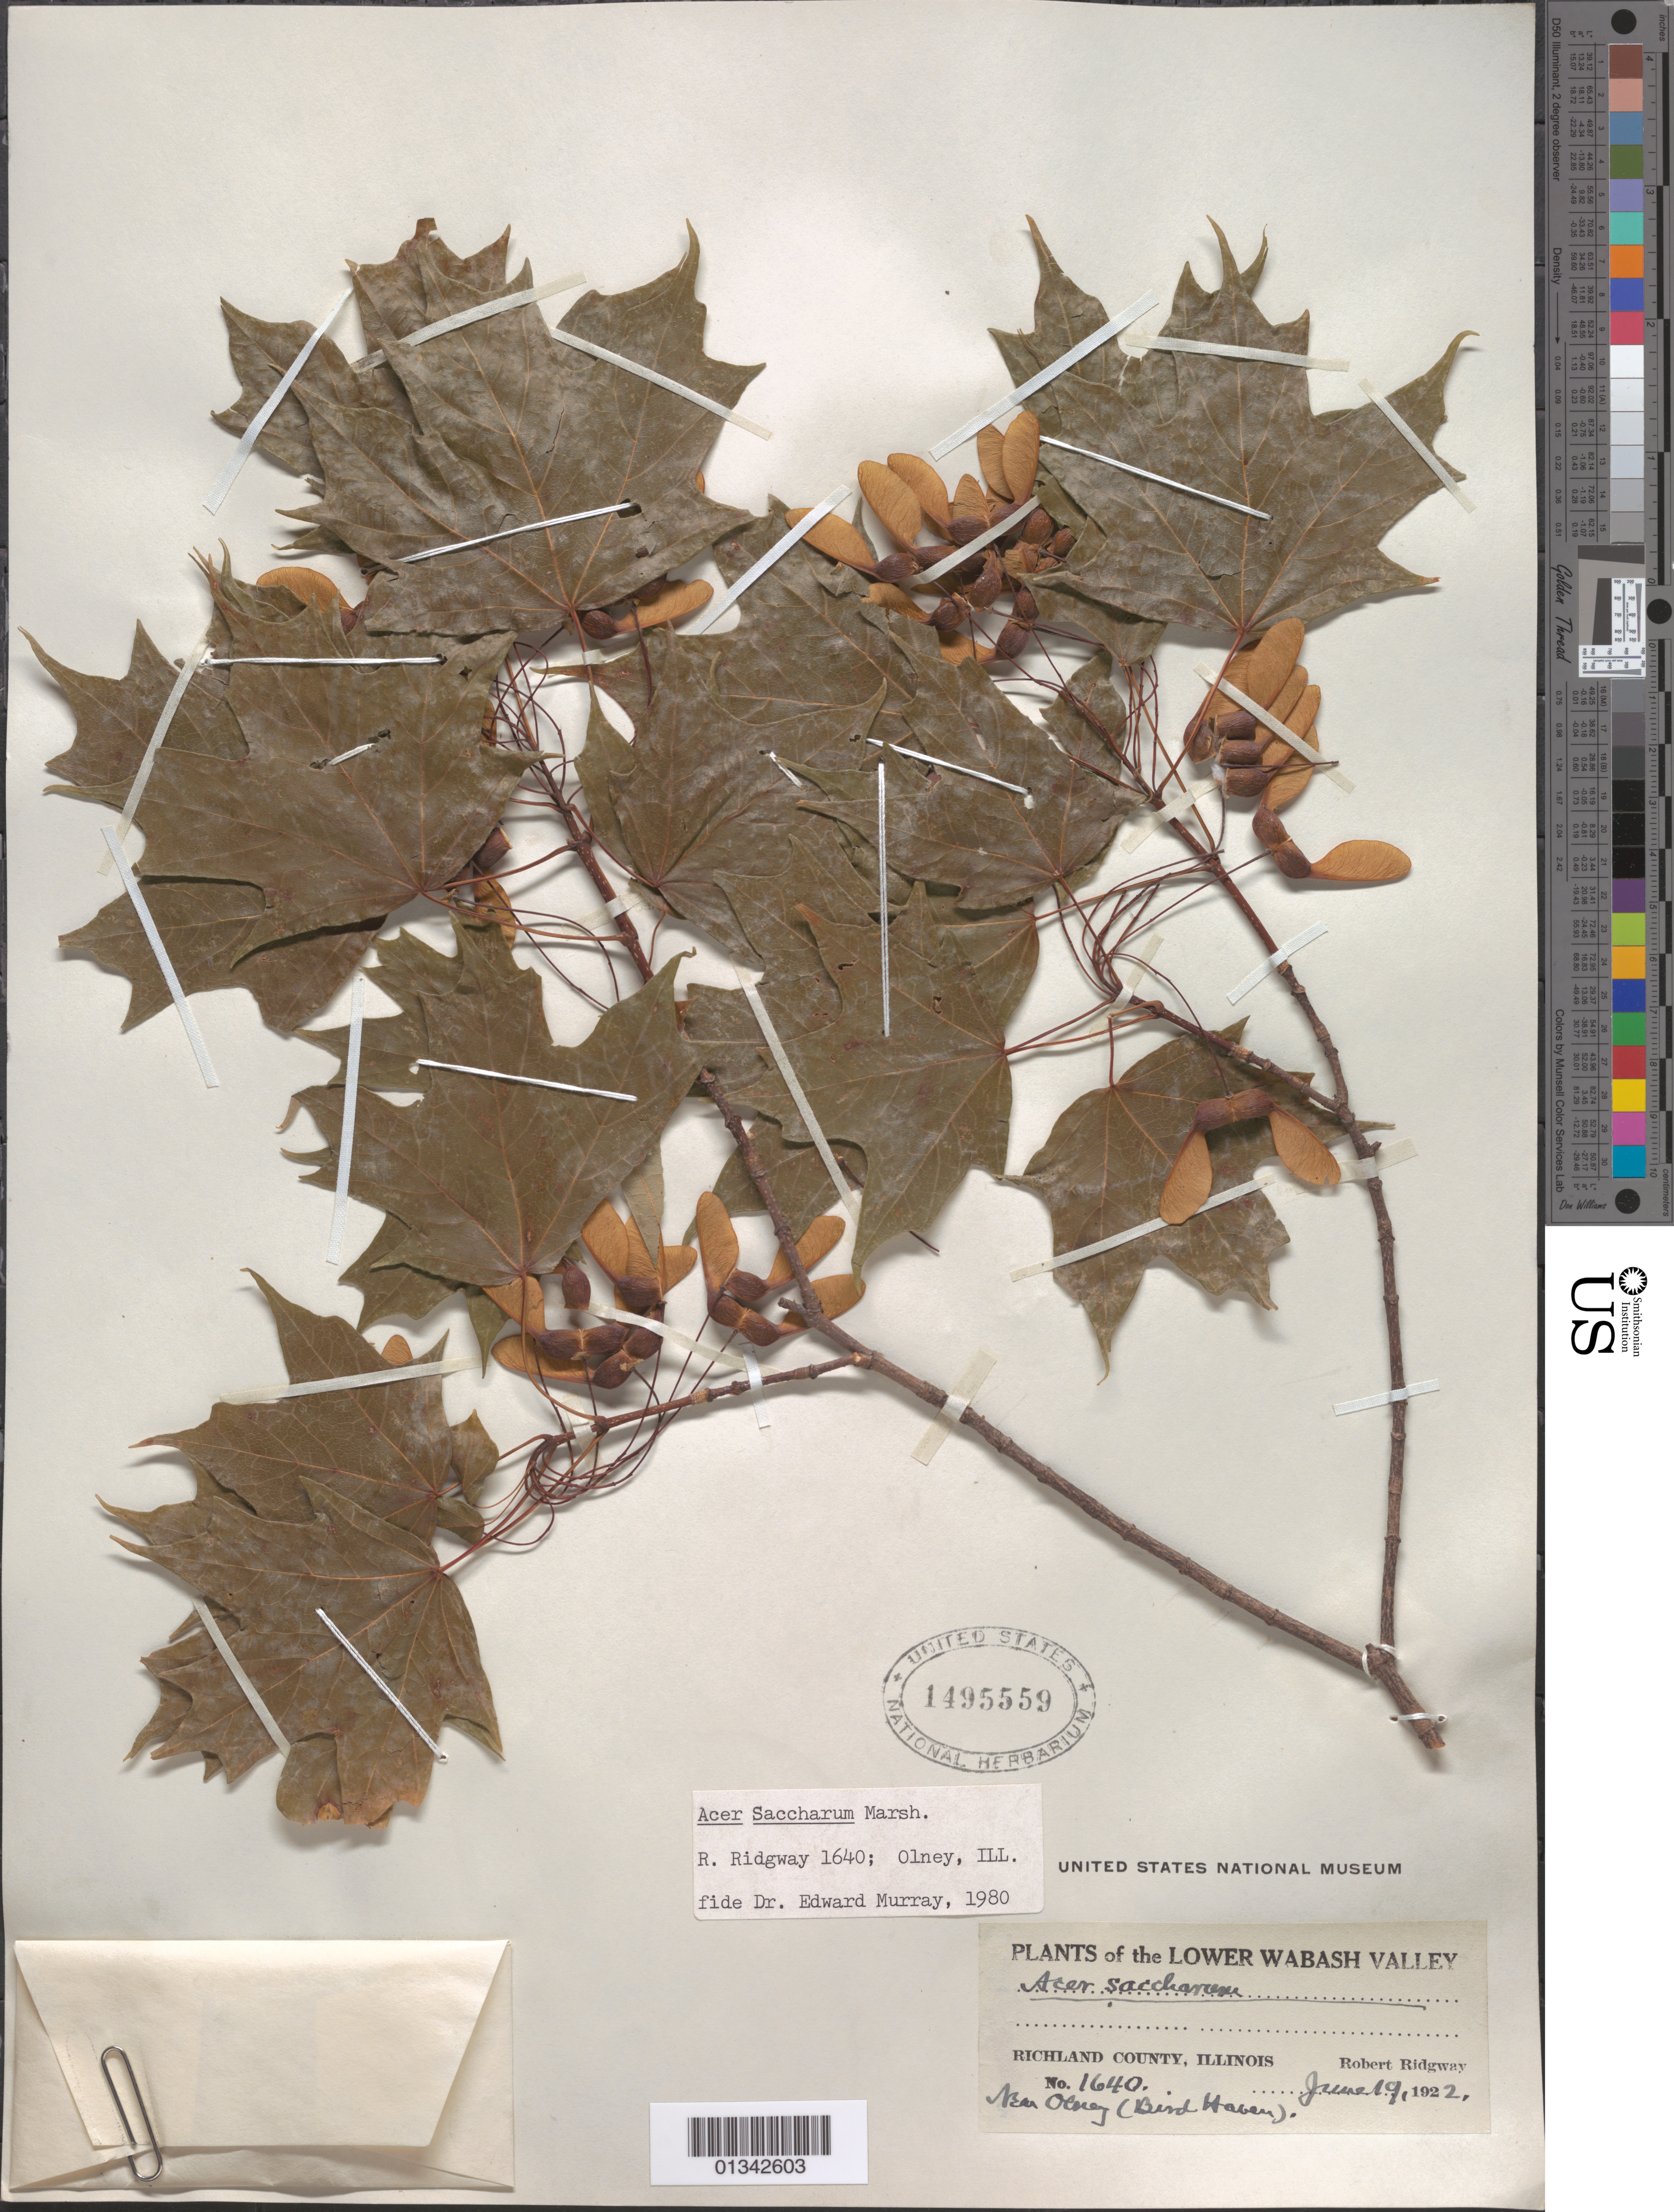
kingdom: Plantae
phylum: Tracheophyta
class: Magnoliopsida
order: Sapindales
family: Sapindaceae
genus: Acer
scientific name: Acer saccharum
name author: Marshall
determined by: Murray, Edward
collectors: R. Ridgway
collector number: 1640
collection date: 1922-06-19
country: United States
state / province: Illinois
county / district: Richland County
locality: Lower Wabash Valley, near Olney (Bird Haven), Richland County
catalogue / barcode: US 1495559